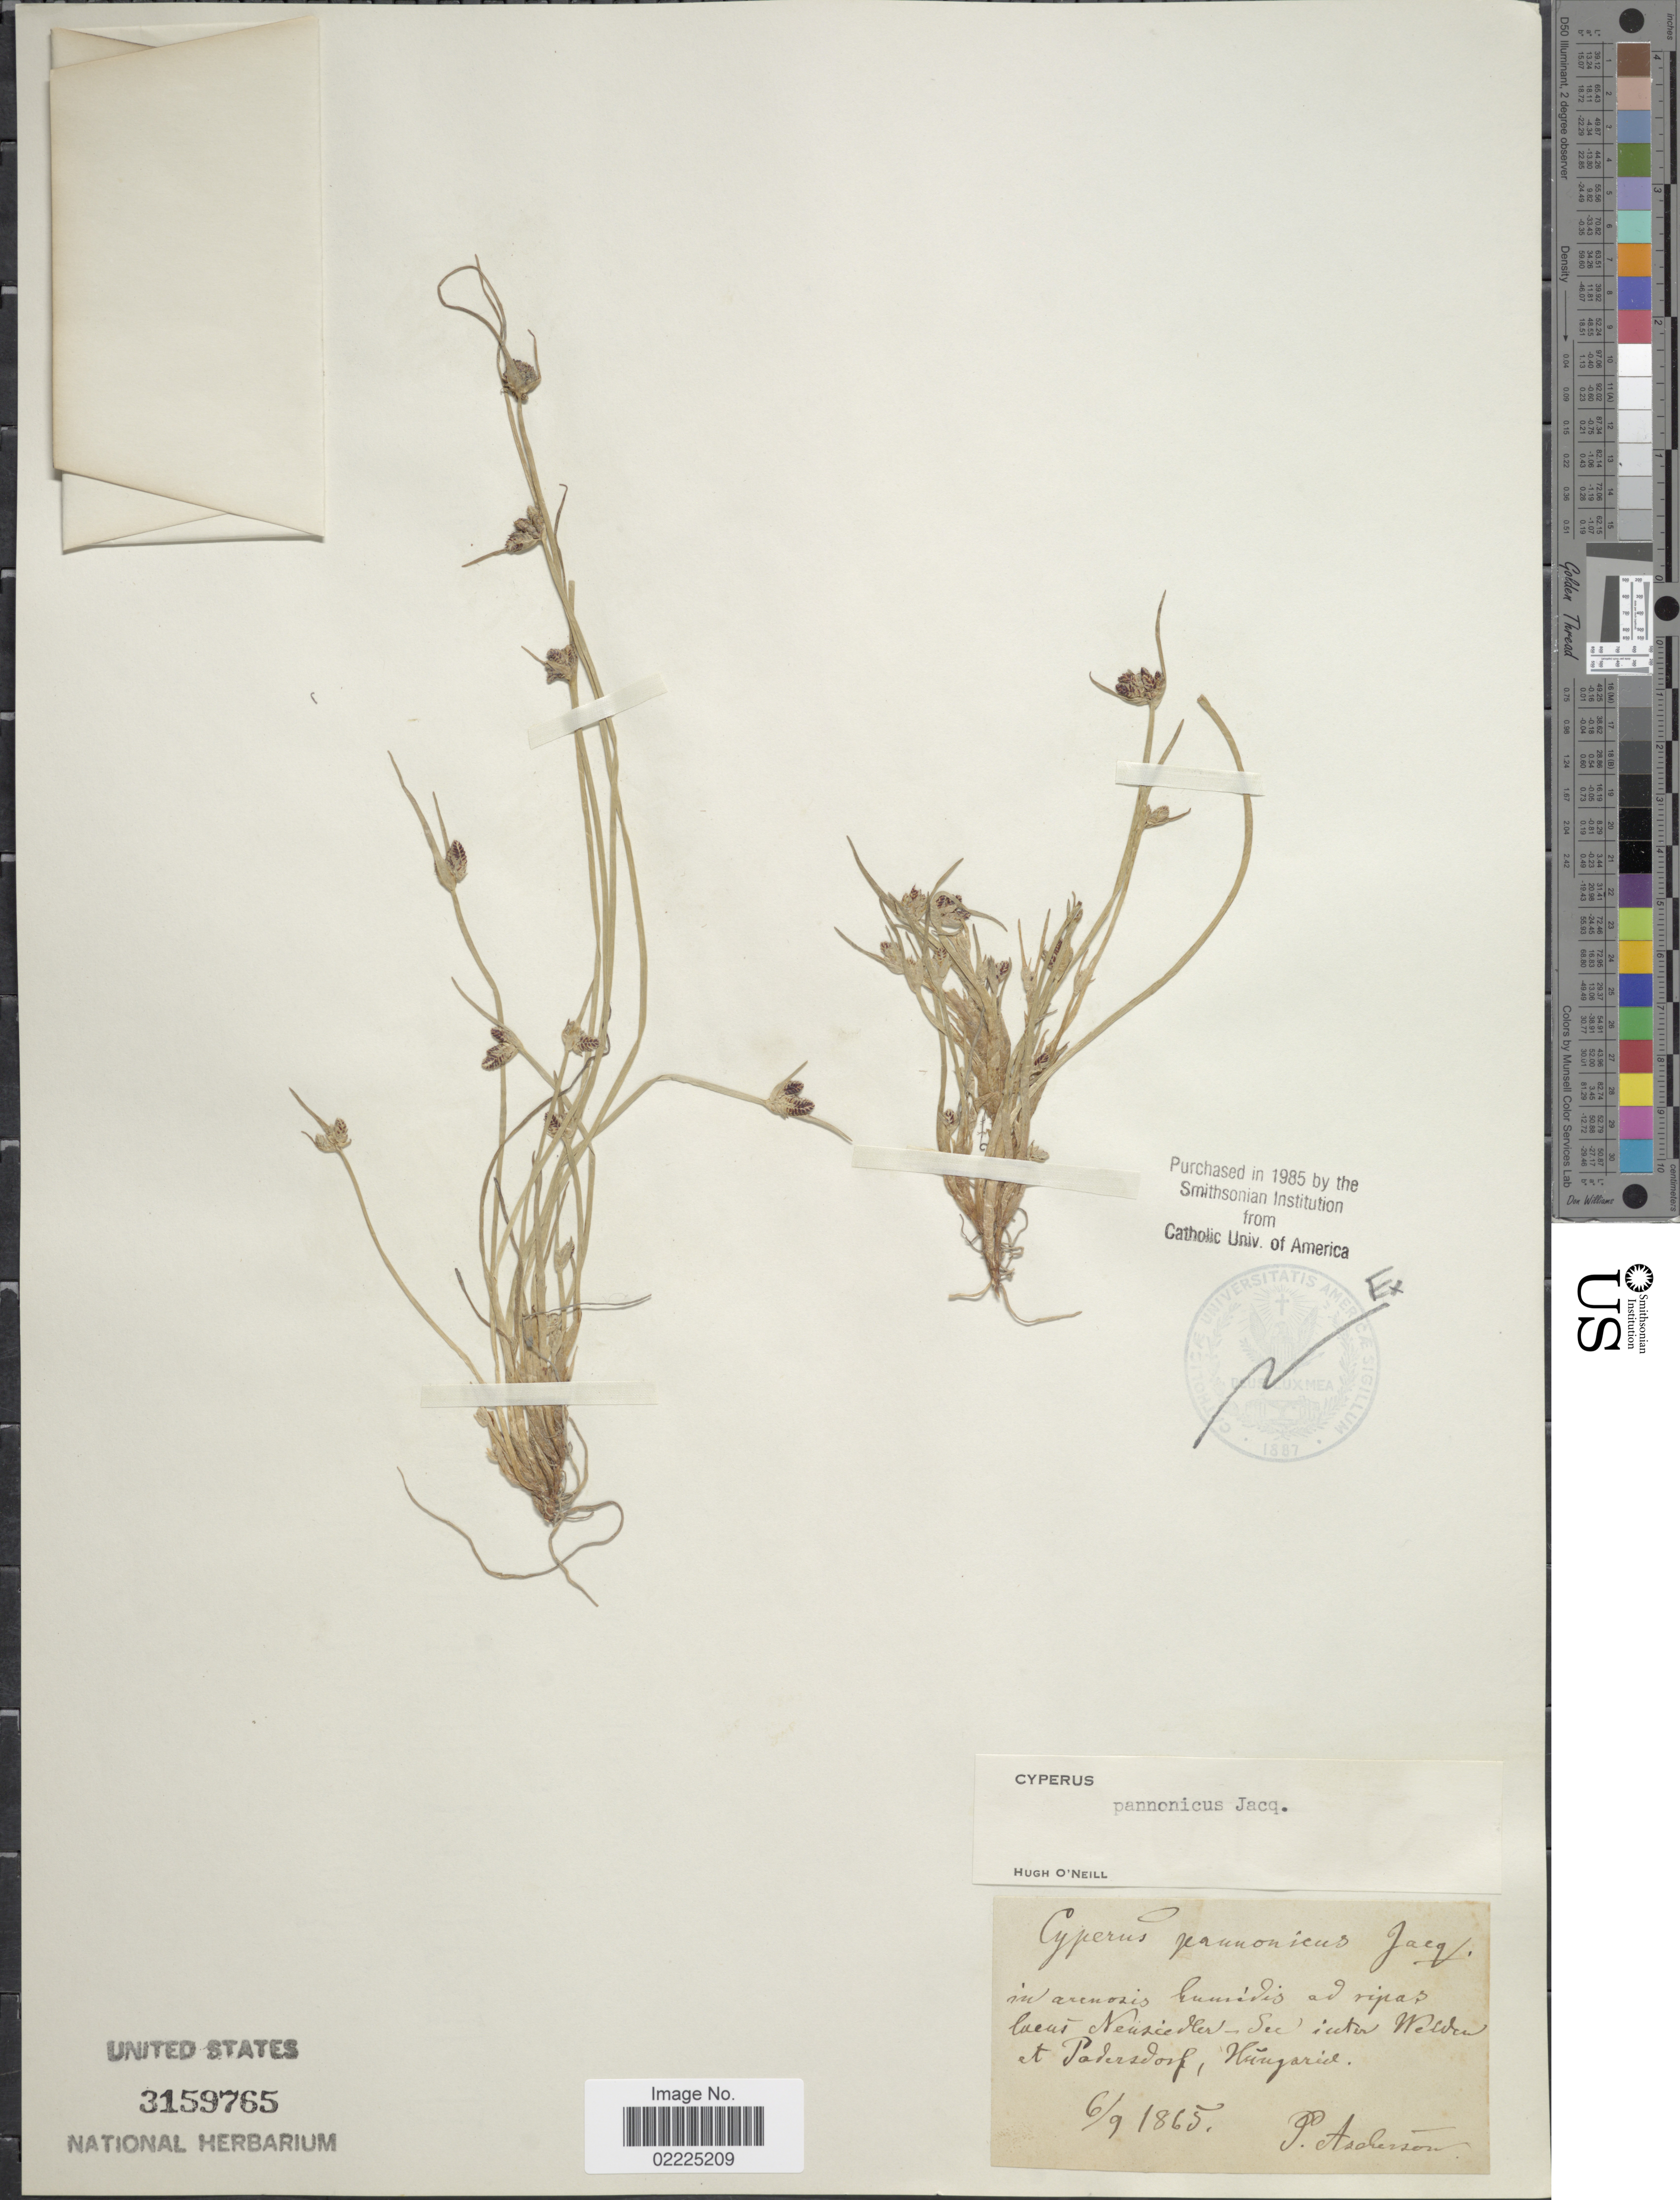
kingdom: Plantae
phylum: Tracheophyta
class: Liliopsida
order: Poales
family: Cyperaceae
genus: Cyperus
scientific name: Cyperus pannonicus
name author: Jacq.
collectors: P. Anderson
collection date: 1865-09-06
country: Hungary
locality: In arenosis humidis ad ripas lueus Neuzceder - Sec. icter Welden et Padersdorp [interpreted]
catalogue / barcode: US 3159765